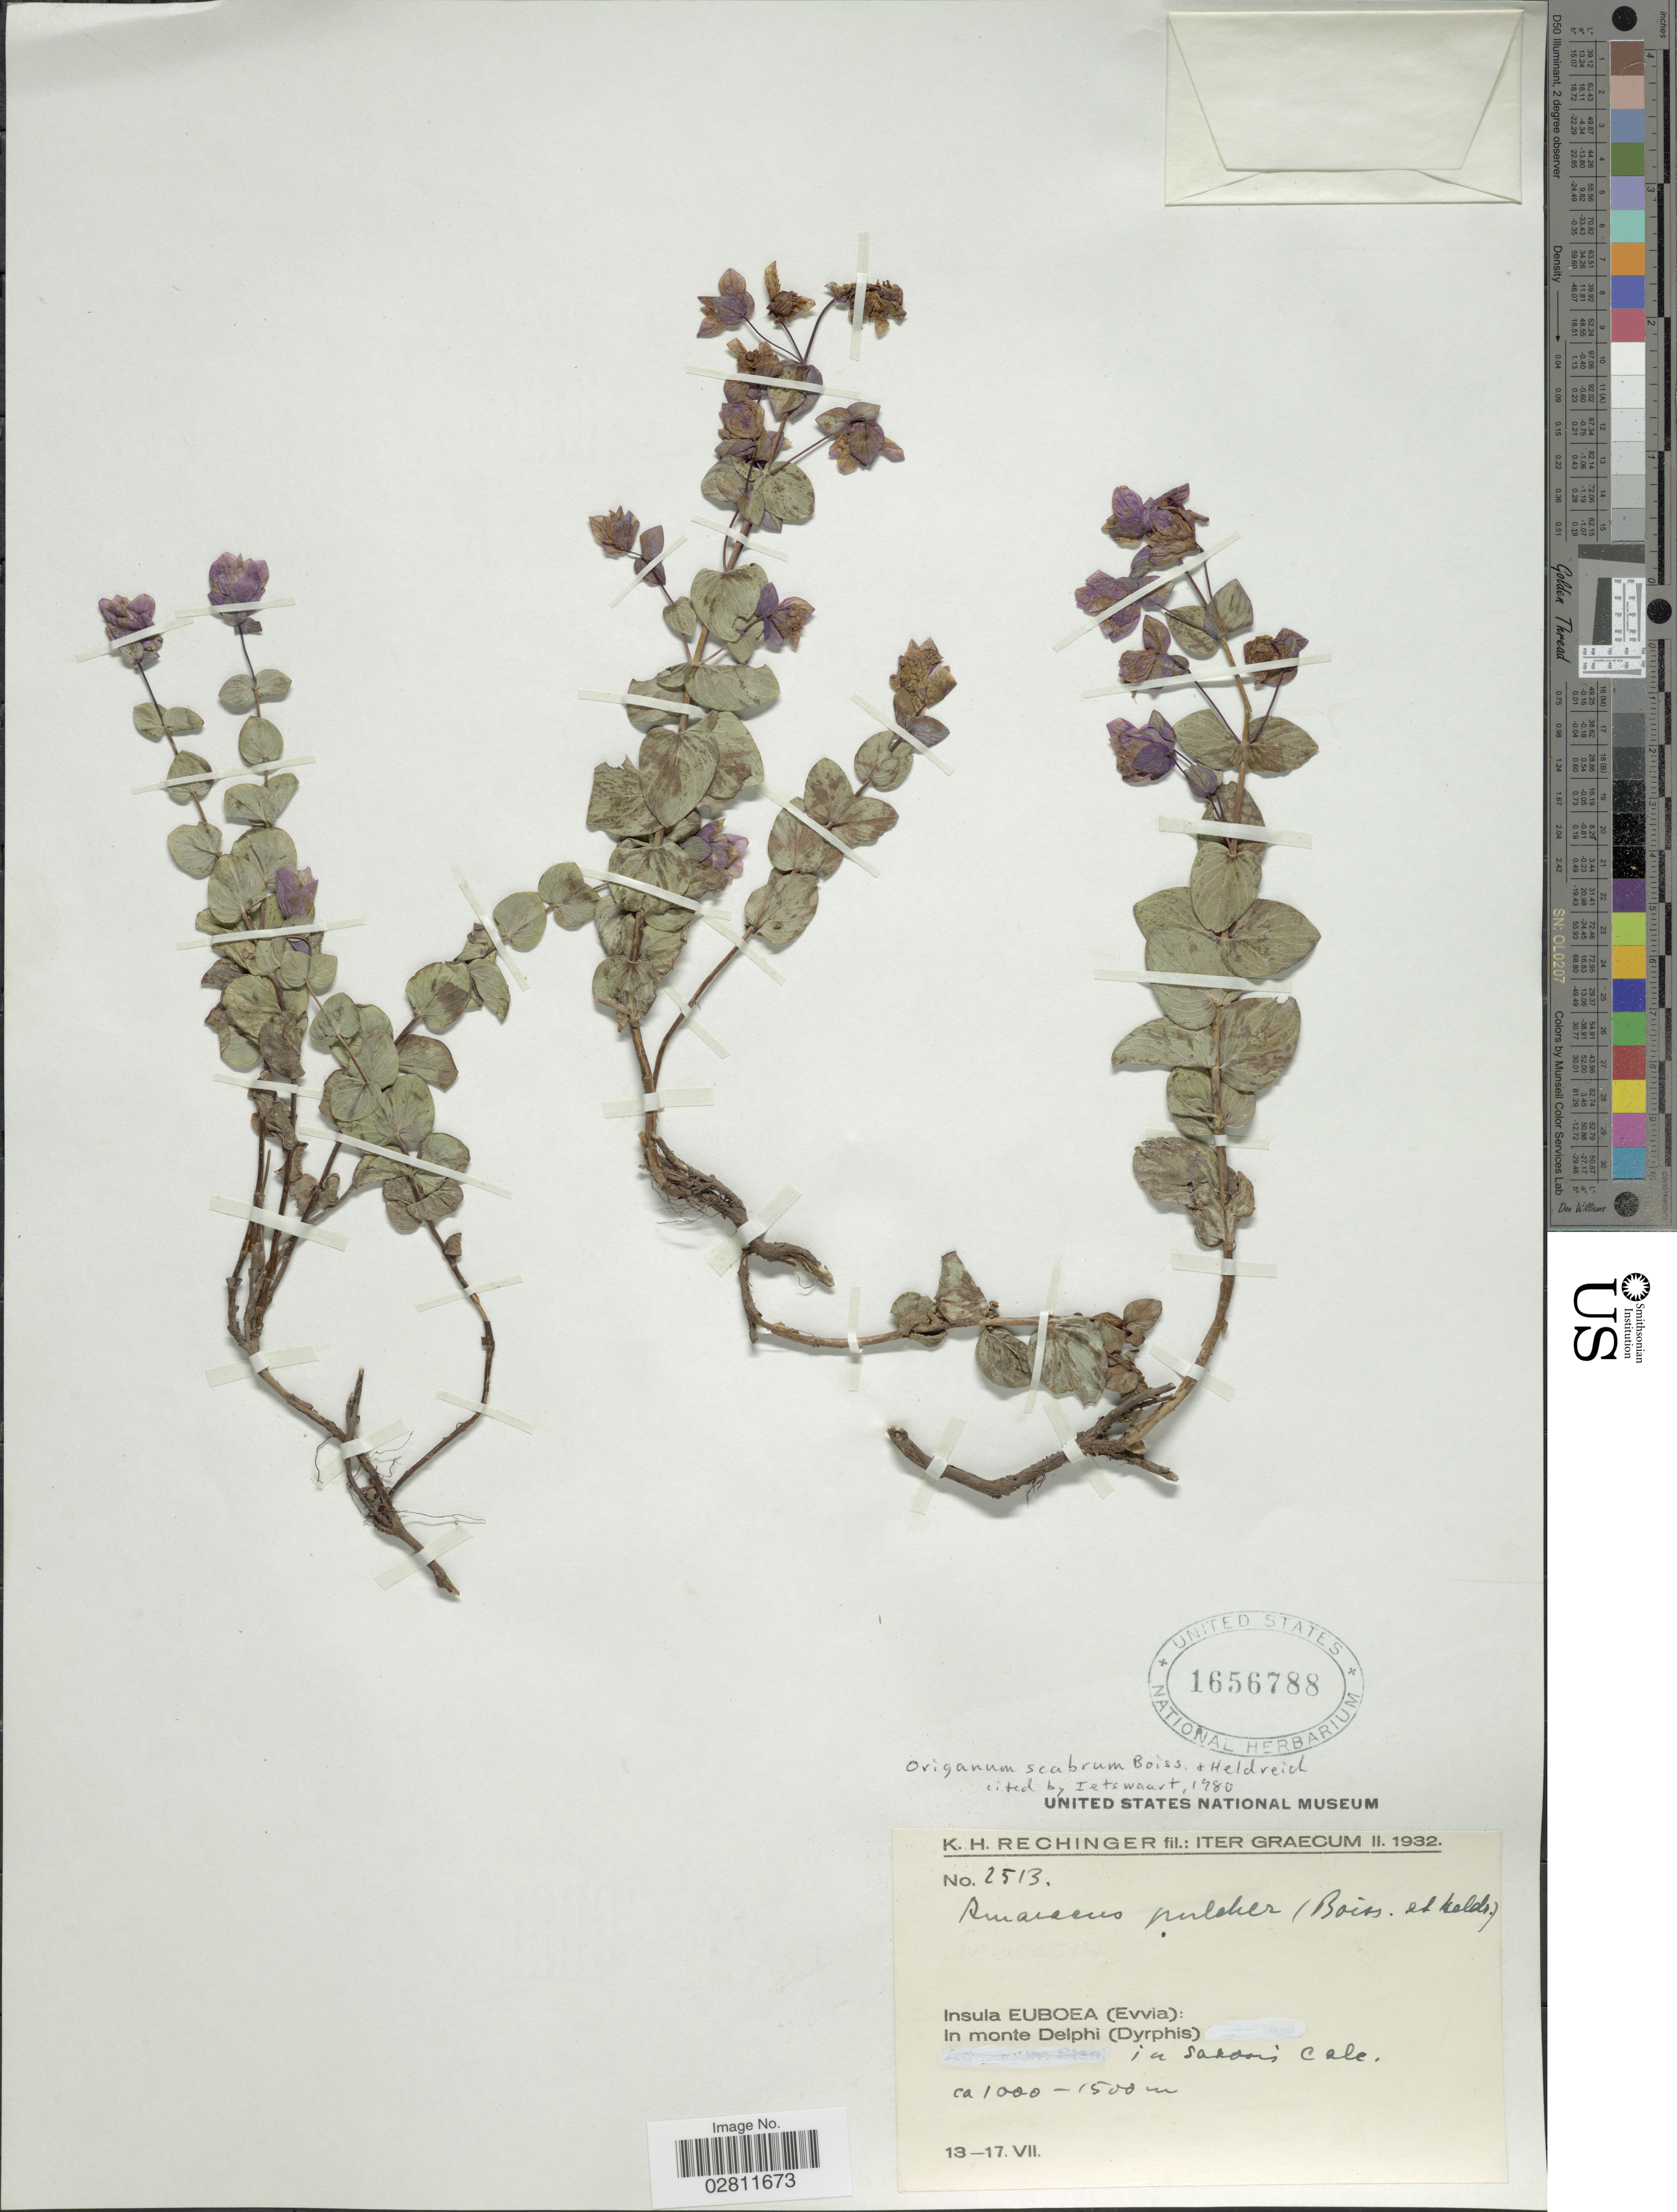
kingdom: Plantae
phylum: Tracheophyta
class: Magnoliopsida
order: Lamiales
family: Lamiaceae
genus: Origanum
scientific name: Origanum scabrum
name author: Boiss. & Heldr.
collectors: K. H. Rechinger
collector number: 2513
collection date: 1932-07-13/1932-07-17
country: Greece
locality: Iter Graecum. Insula Euboea (Evvia): In monte Delphi (Dyrphis).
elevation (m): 1000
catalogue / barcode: US 1656788